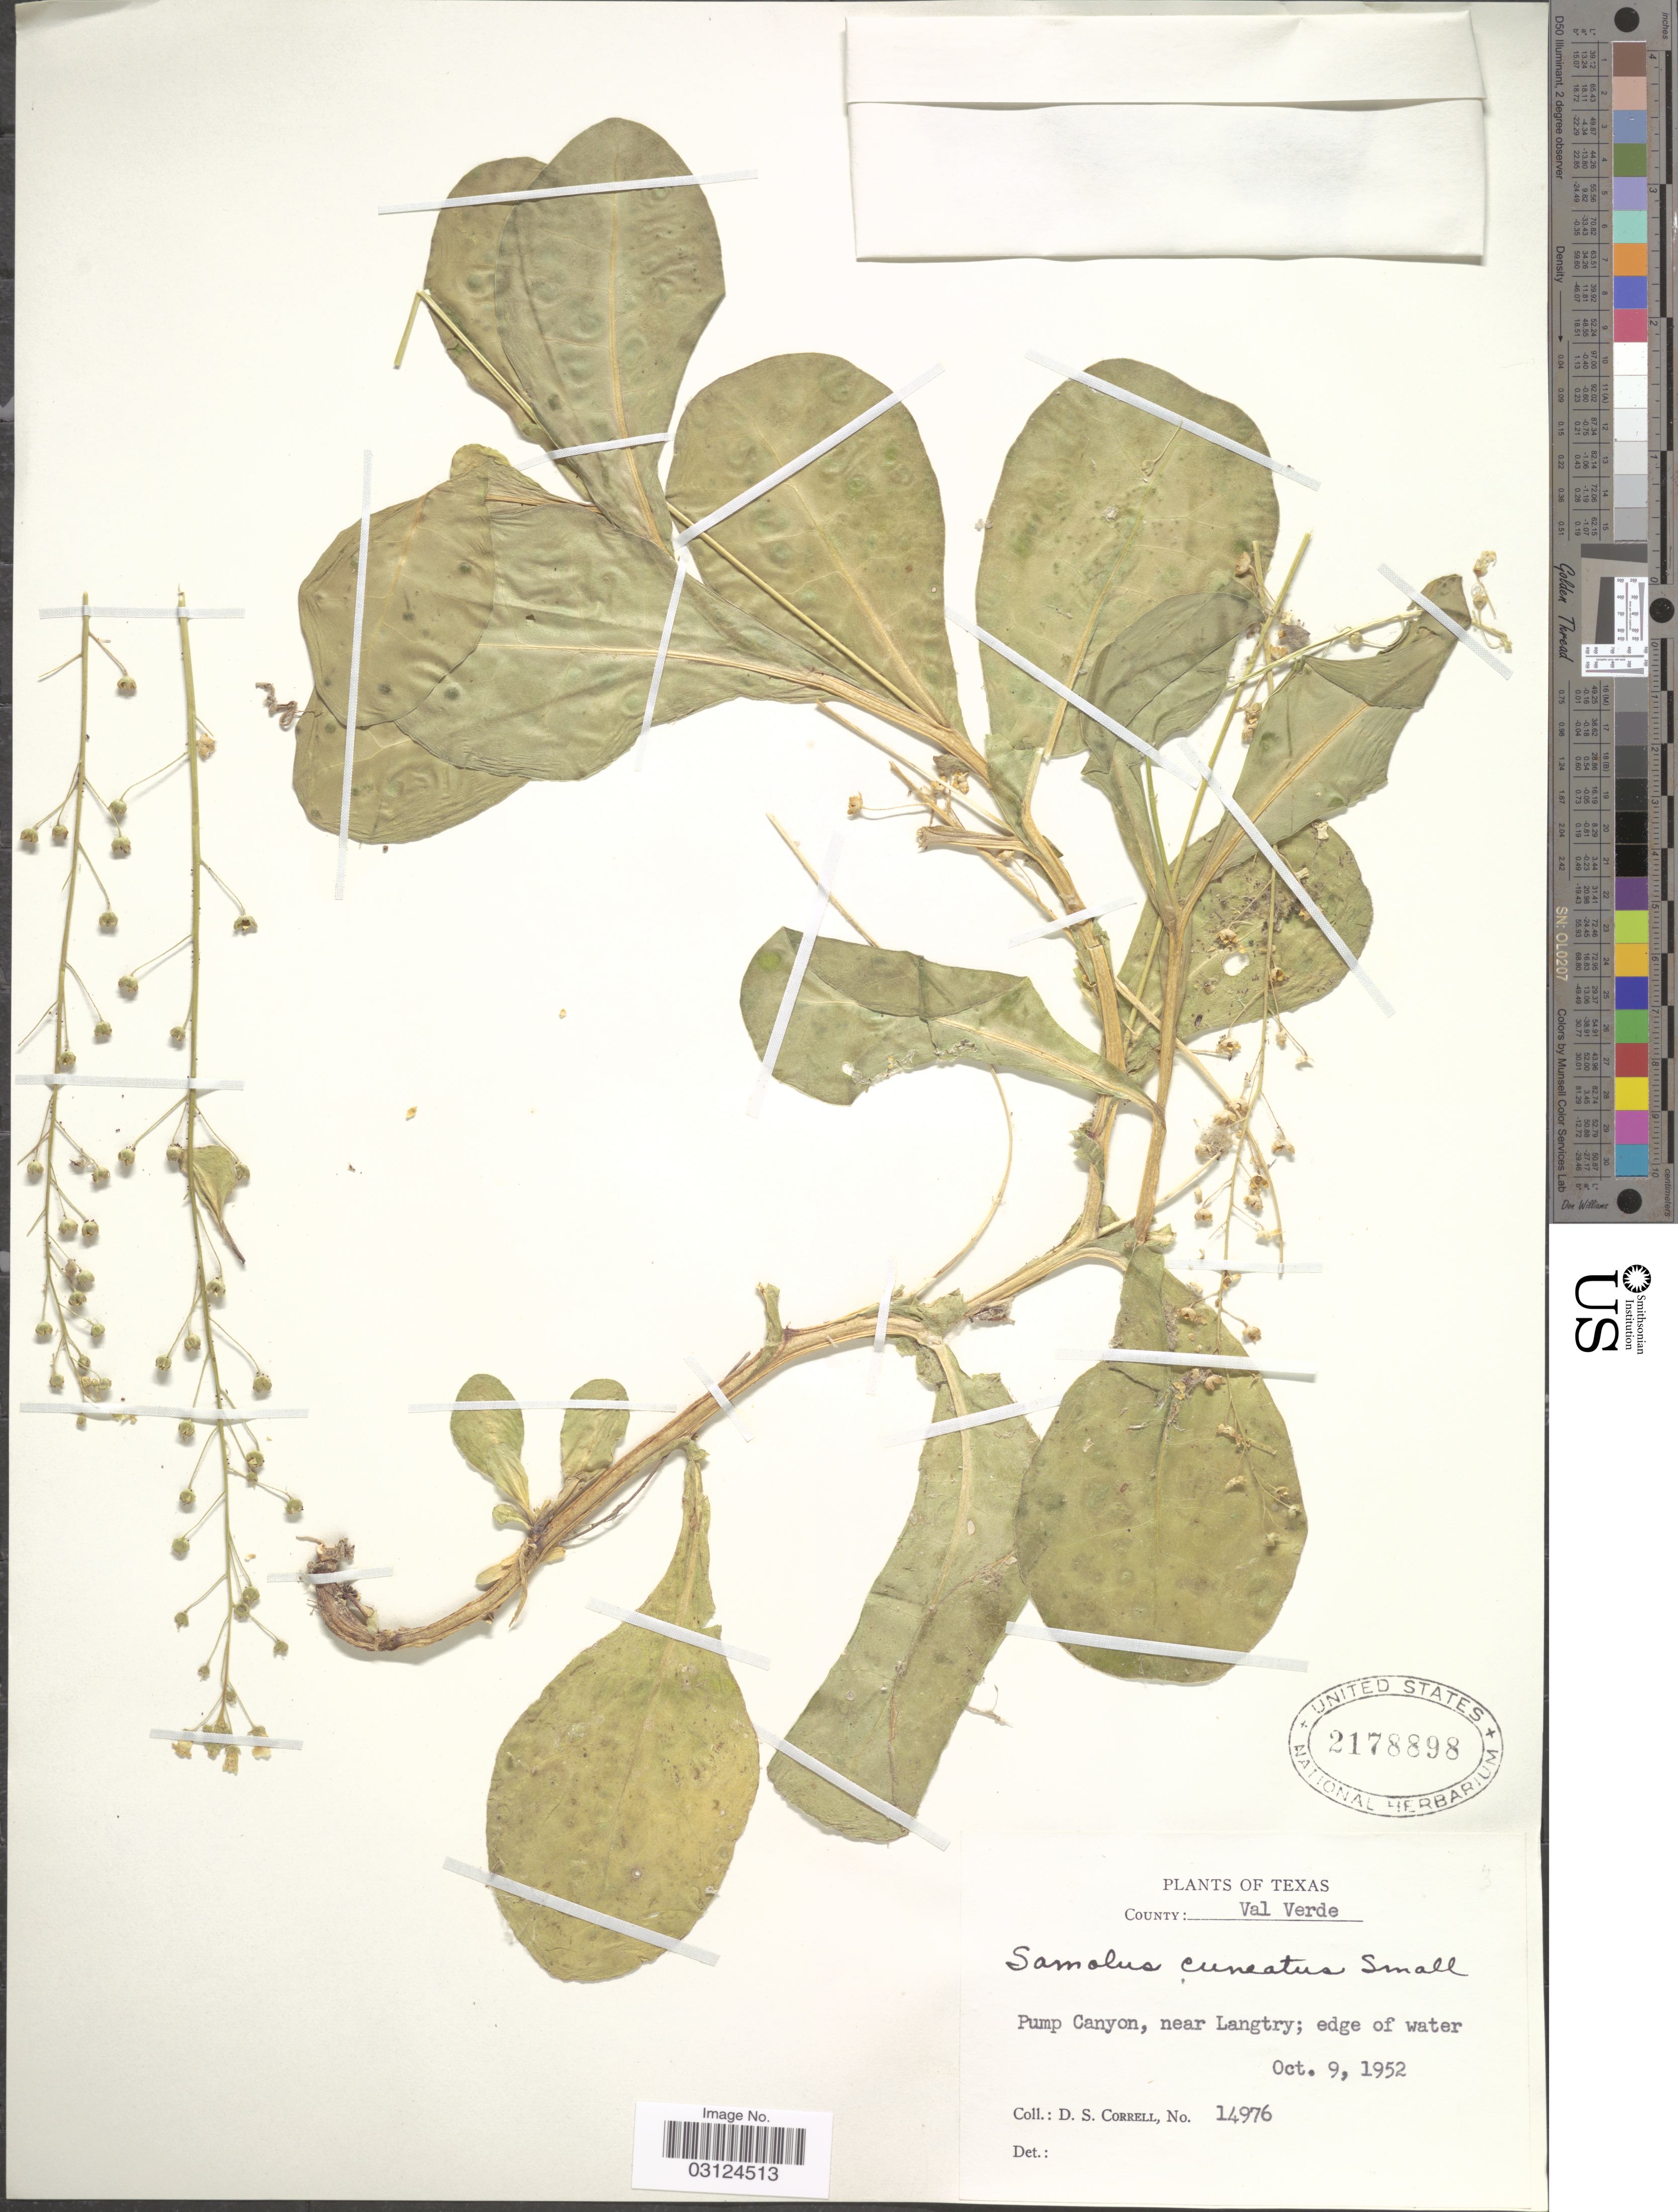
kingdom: Plantae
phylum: Tracheophyta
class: Magnoliopsida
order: Ericales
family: Primulaceae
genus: Samolus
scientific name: Samolus ebracteatus subsp. cuneatus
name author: (Small) R. Knuth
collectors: D. S. Correll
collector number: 14976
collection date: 1952-10-09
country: United States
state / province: Texas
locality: County: Val Verde, Pump Canyon, near Langtry; edge of water.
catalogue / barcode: US 2178898